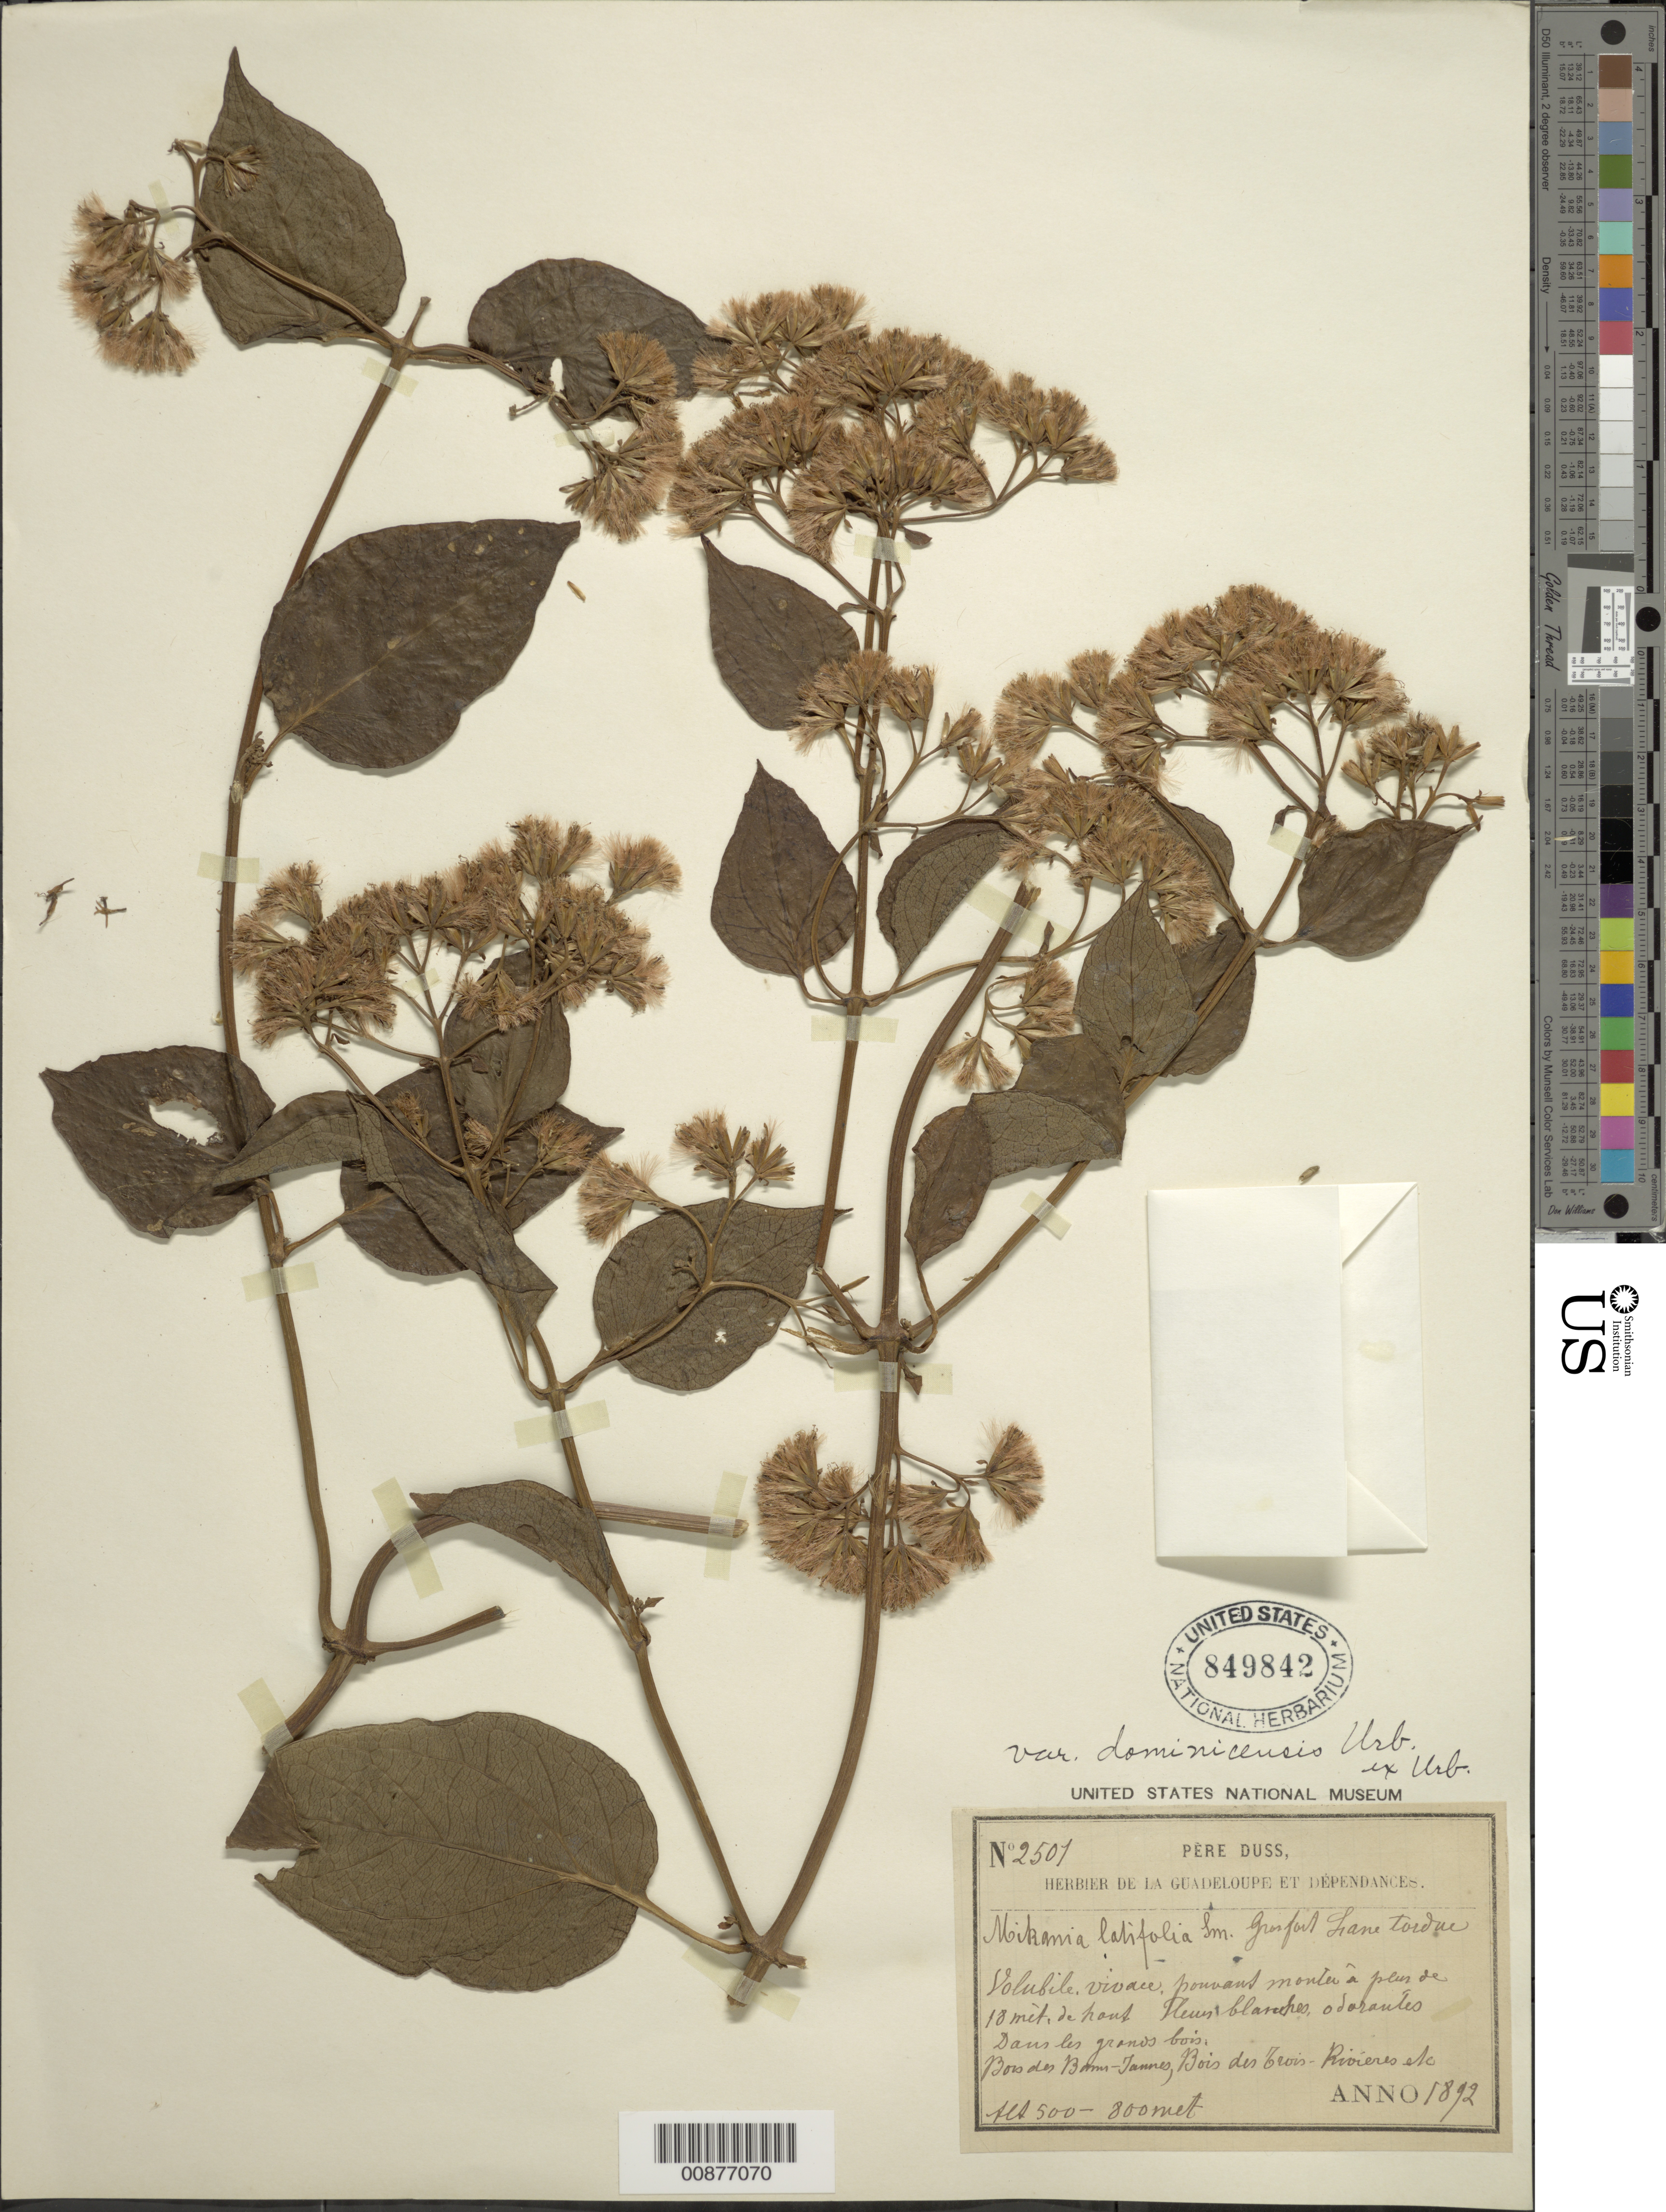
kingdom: Plantae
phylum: Tracheophyta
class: Magnoliopsida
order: Asterales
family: Asteraceae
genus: Mikania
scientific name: Mikania latifolia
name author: Sm.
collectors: Père Duss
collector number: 2501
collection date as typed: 1892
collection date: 1892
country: Guadeloupe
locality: Bois des Bains-Jaunes, Bois des Trois-Rivíeres etc.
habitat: Dans les grands bois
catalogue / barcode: US 849842